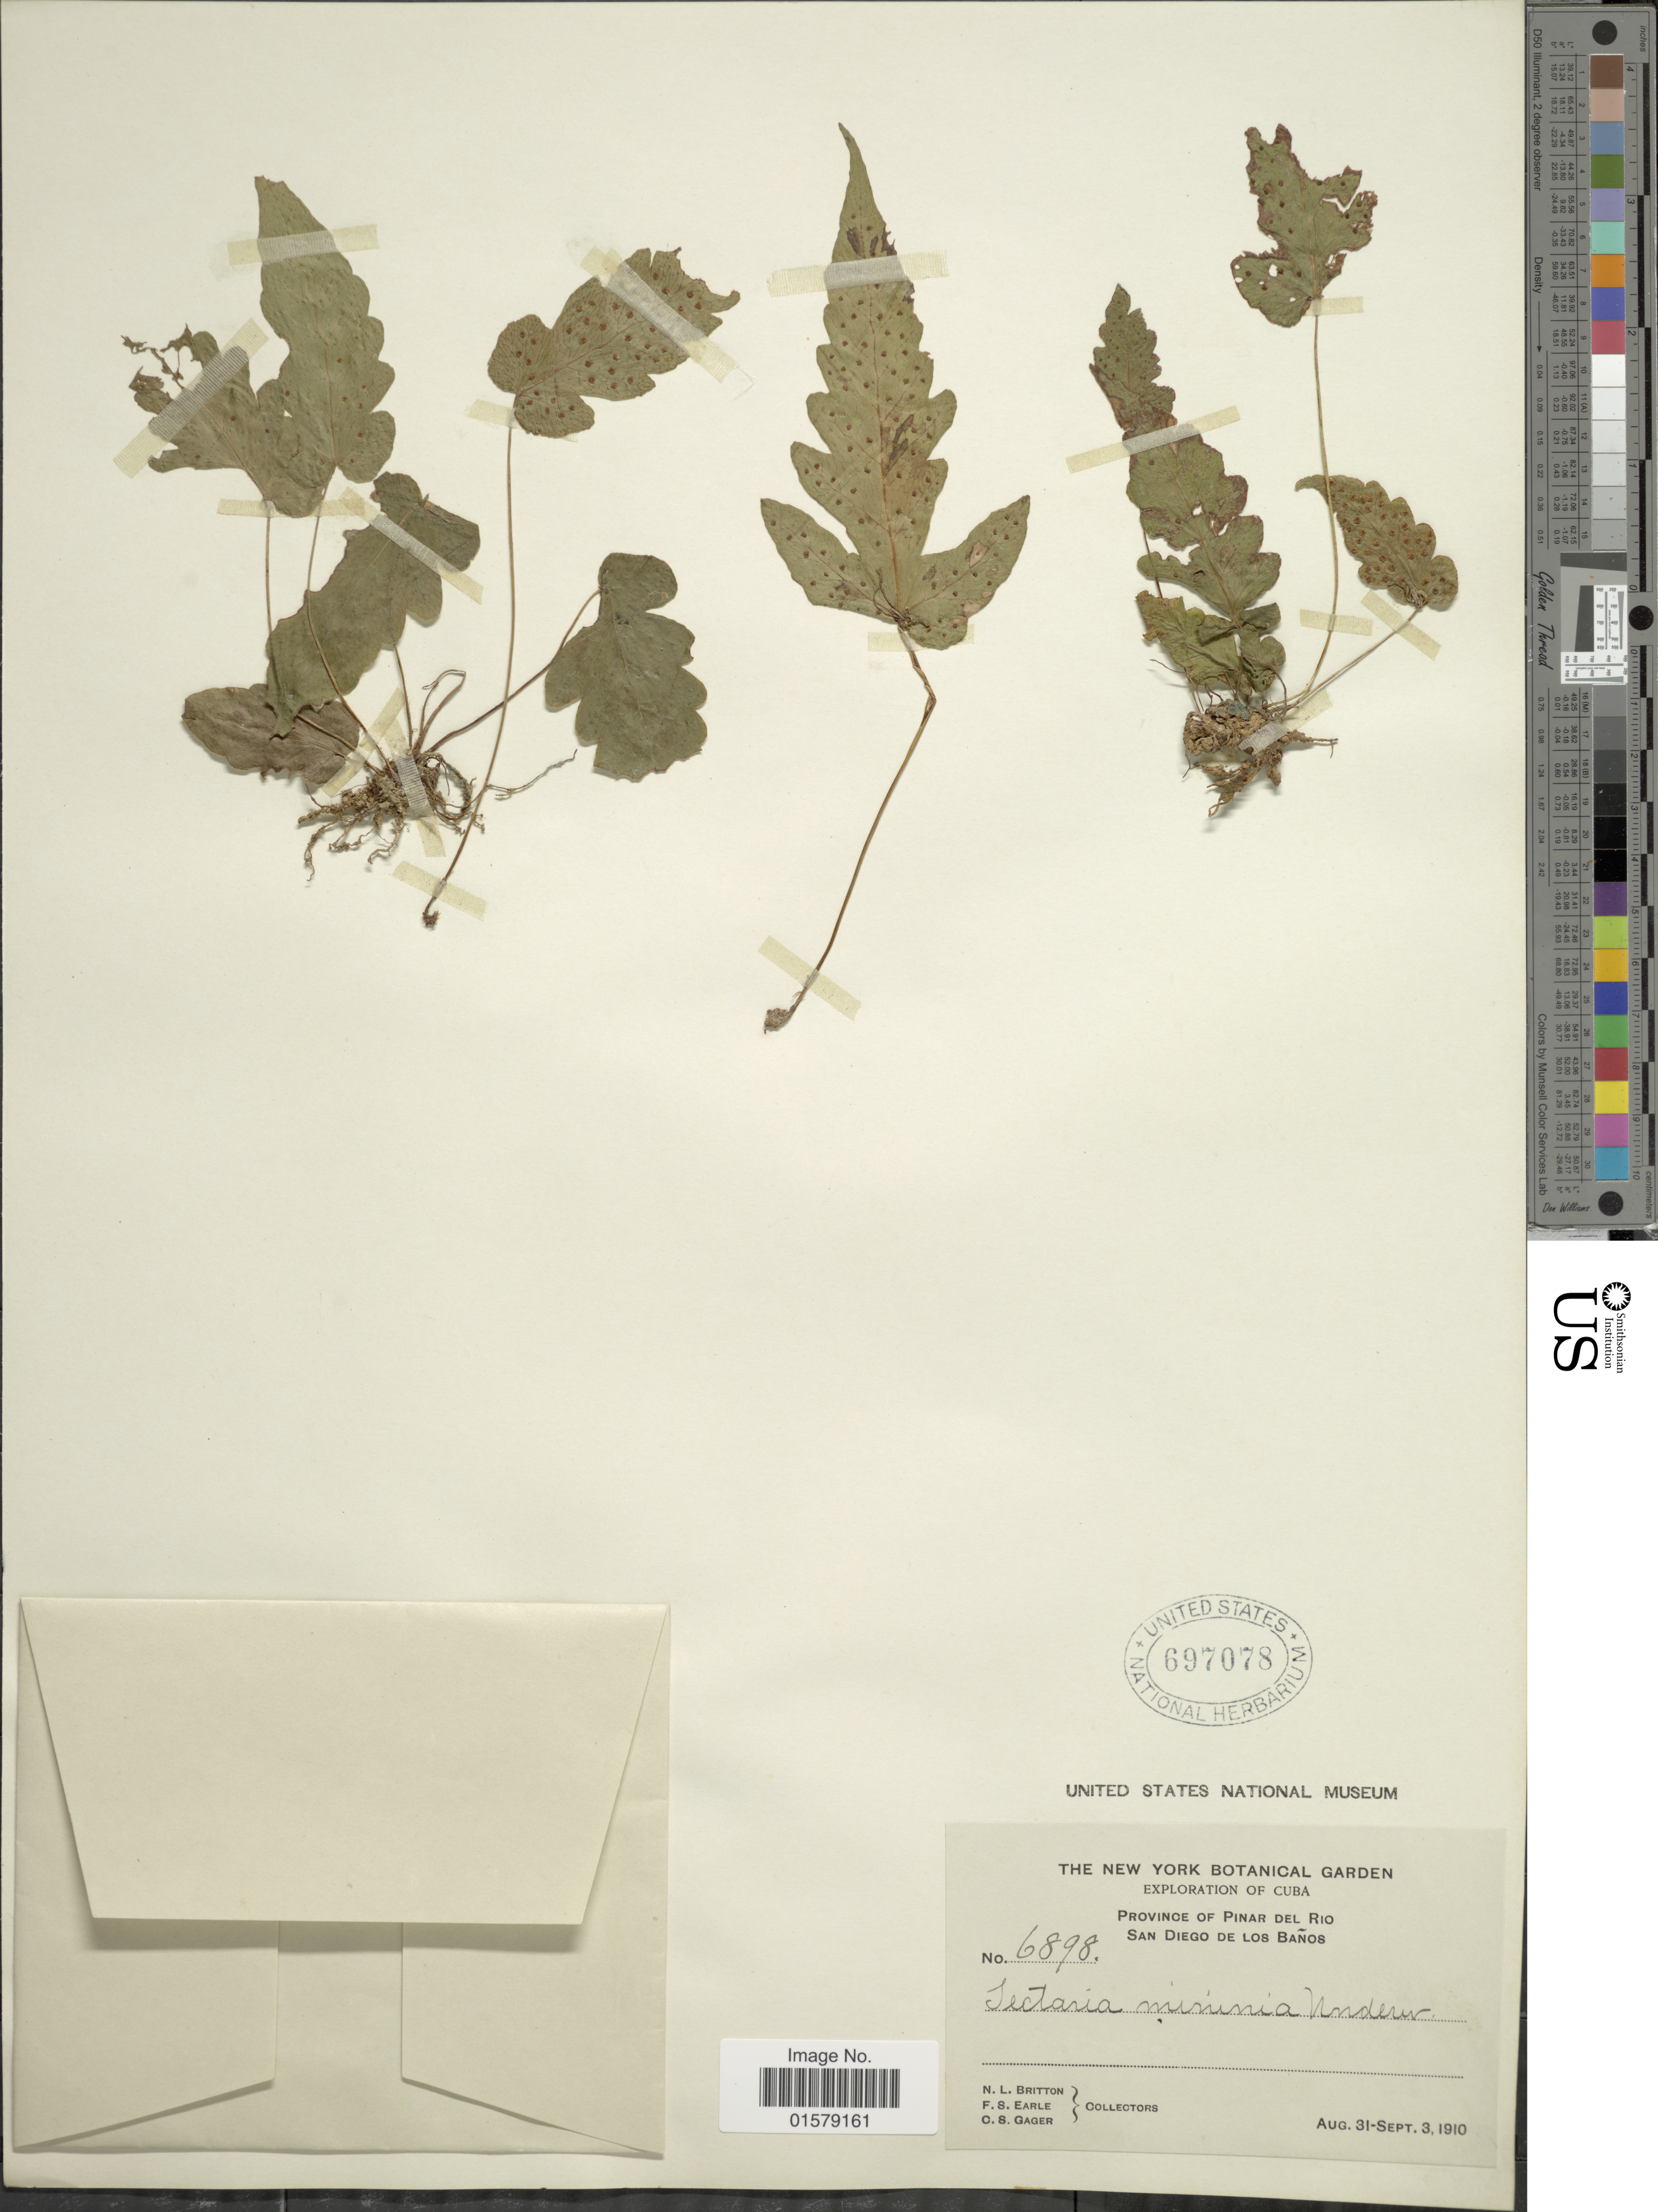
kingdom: Plantae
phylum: Tracheophyta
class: Polypodiopsida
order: Polypodiales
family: Tectariaceae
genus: Tectaria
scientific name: Tectaria fimbriata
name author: (Willd.) Lourteig & Proctor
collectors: N. Britton, F. S. Earle & O. Gager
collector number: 6898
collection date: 1910-08-31/1910-09-03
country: Cuba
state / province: Pinar del Río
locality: San Diego de Los Baños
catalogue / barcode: US 697078